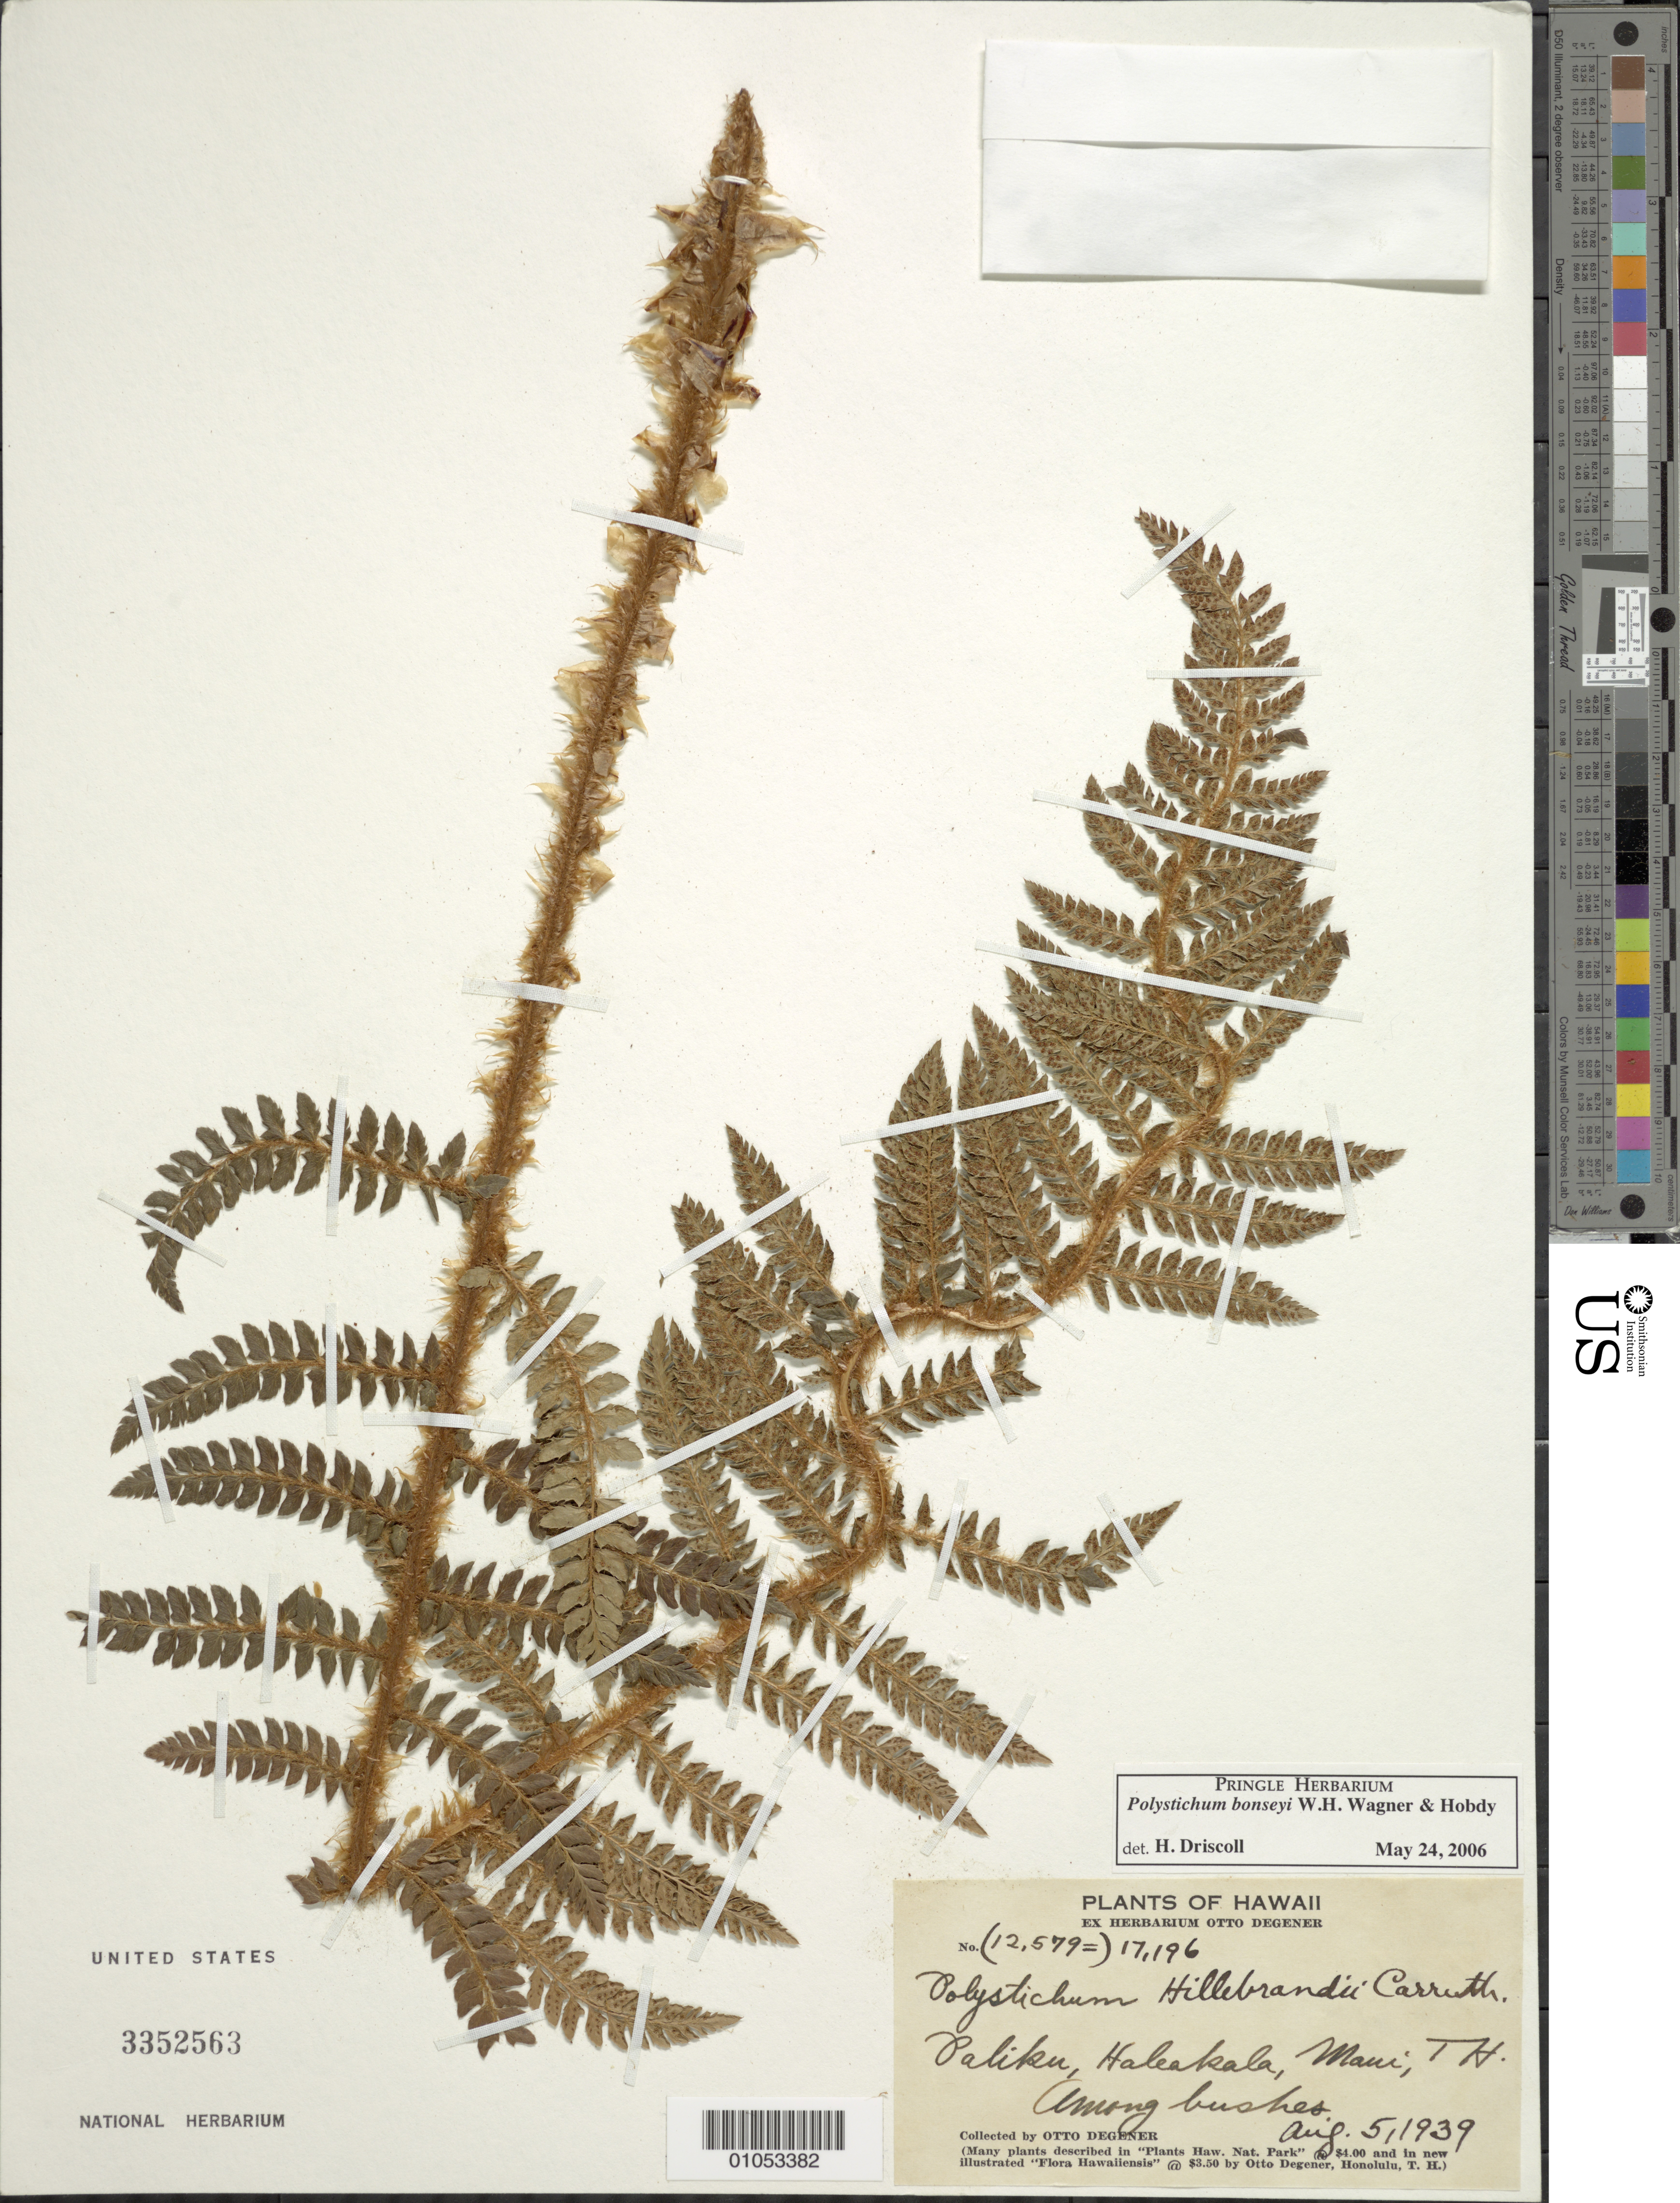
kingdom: Plantae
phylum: Tracheophyta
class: Polypodiopsida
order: Polypodiales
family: Dryopteridaceae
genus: Polystichum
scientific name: Polystichum bonseyi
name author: W.H. Wagner & Hobdy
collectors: O. Degener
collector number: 17196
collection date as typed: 5 Aug 1939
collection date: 1939-08-05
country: United States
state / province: Hawaii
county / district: Maui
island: Maui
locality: Paliku, Haleakala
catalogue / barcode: US 3352563